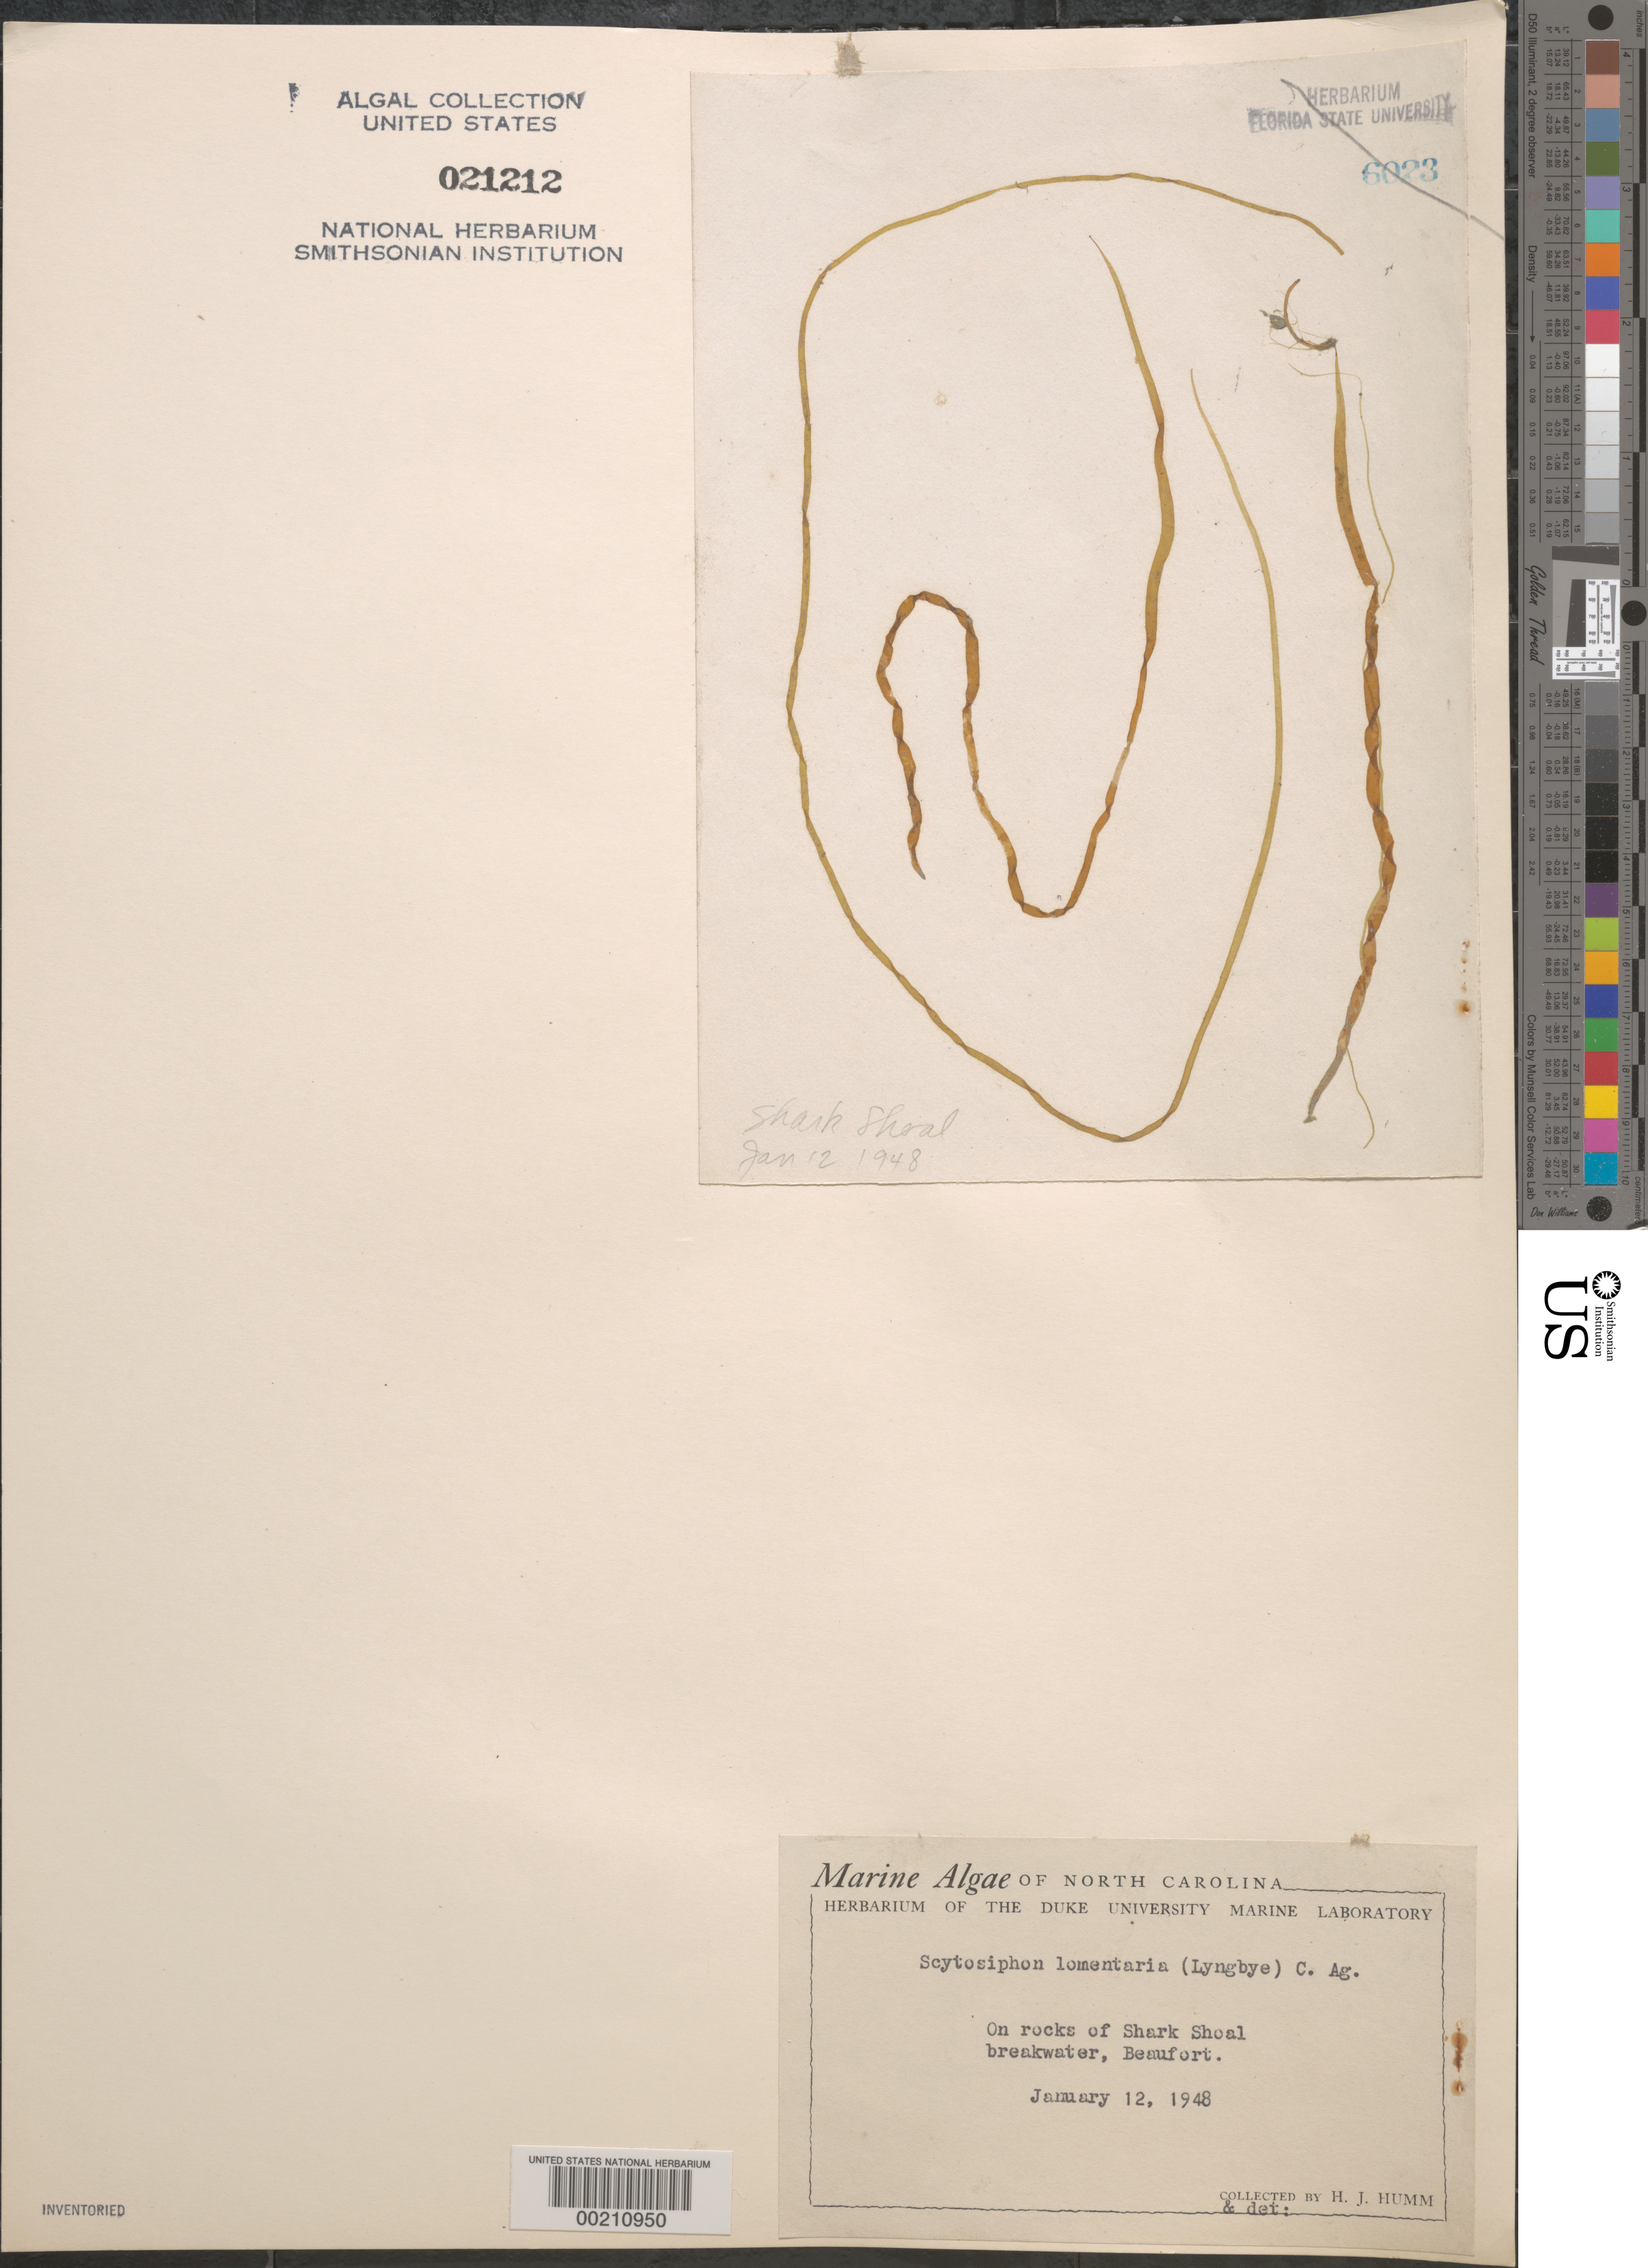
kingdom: Chromista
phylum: Ochrophyta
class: Phaeophyceae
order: Scytosiphonales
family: Scytosiphonaceae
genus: Scytosiphon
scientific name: Scytosiphon lomentaria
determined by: Humm, Harold J.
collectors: H. J. Humm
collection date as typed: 12 Jan 1948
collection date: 1948-01-12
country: United States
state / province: North Carolina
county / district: Carteret County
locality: Beaufort, Shark Shoal breakwater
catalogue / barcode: US 21212